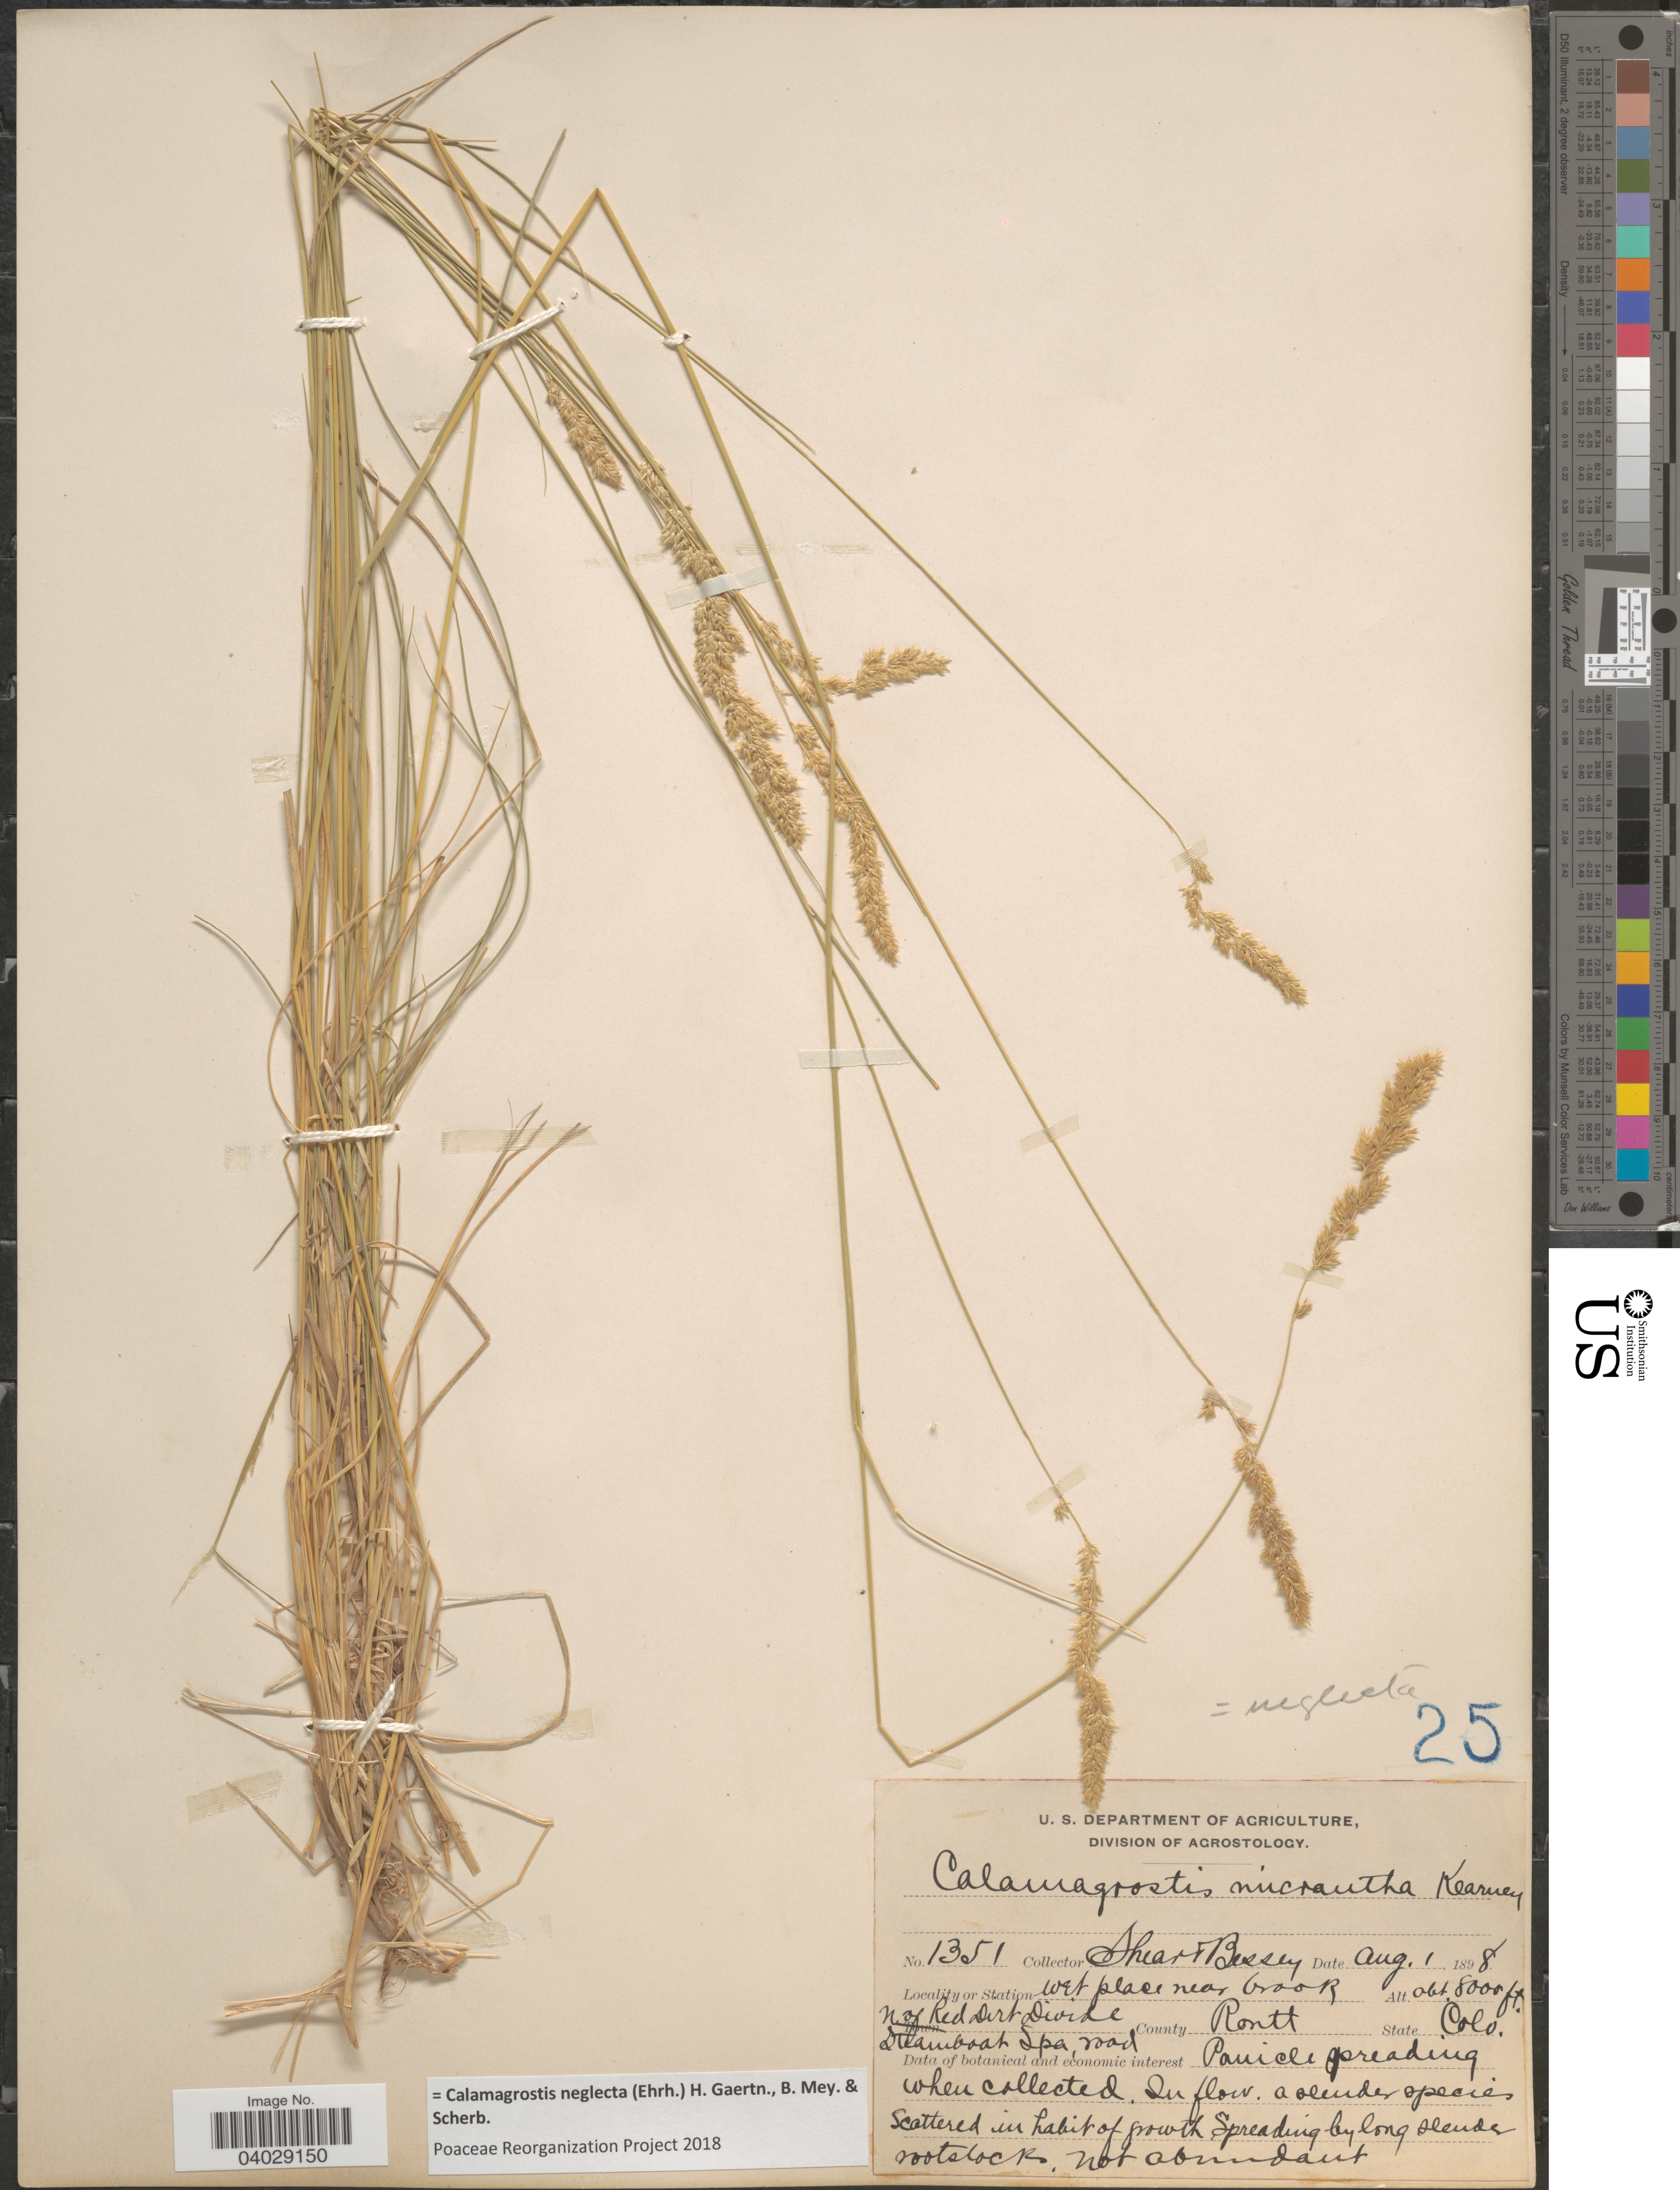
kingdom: Plantae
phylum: Tracheophyta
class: Liliopsida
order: Poales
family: Poaceae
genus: Calamagrostis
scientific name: Calamagrostis neglecta (Ehrh.) Gaertner et al.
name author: (Ehrhart) G. Gaertn. et al.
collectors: -- Shear & -. Bessey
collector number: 1351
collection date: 1898-08-01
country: United States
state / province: Colorado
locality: Near Crook N. of Red Dirt Divide. County Routt. Steamboat Spa, road.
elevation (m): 2438